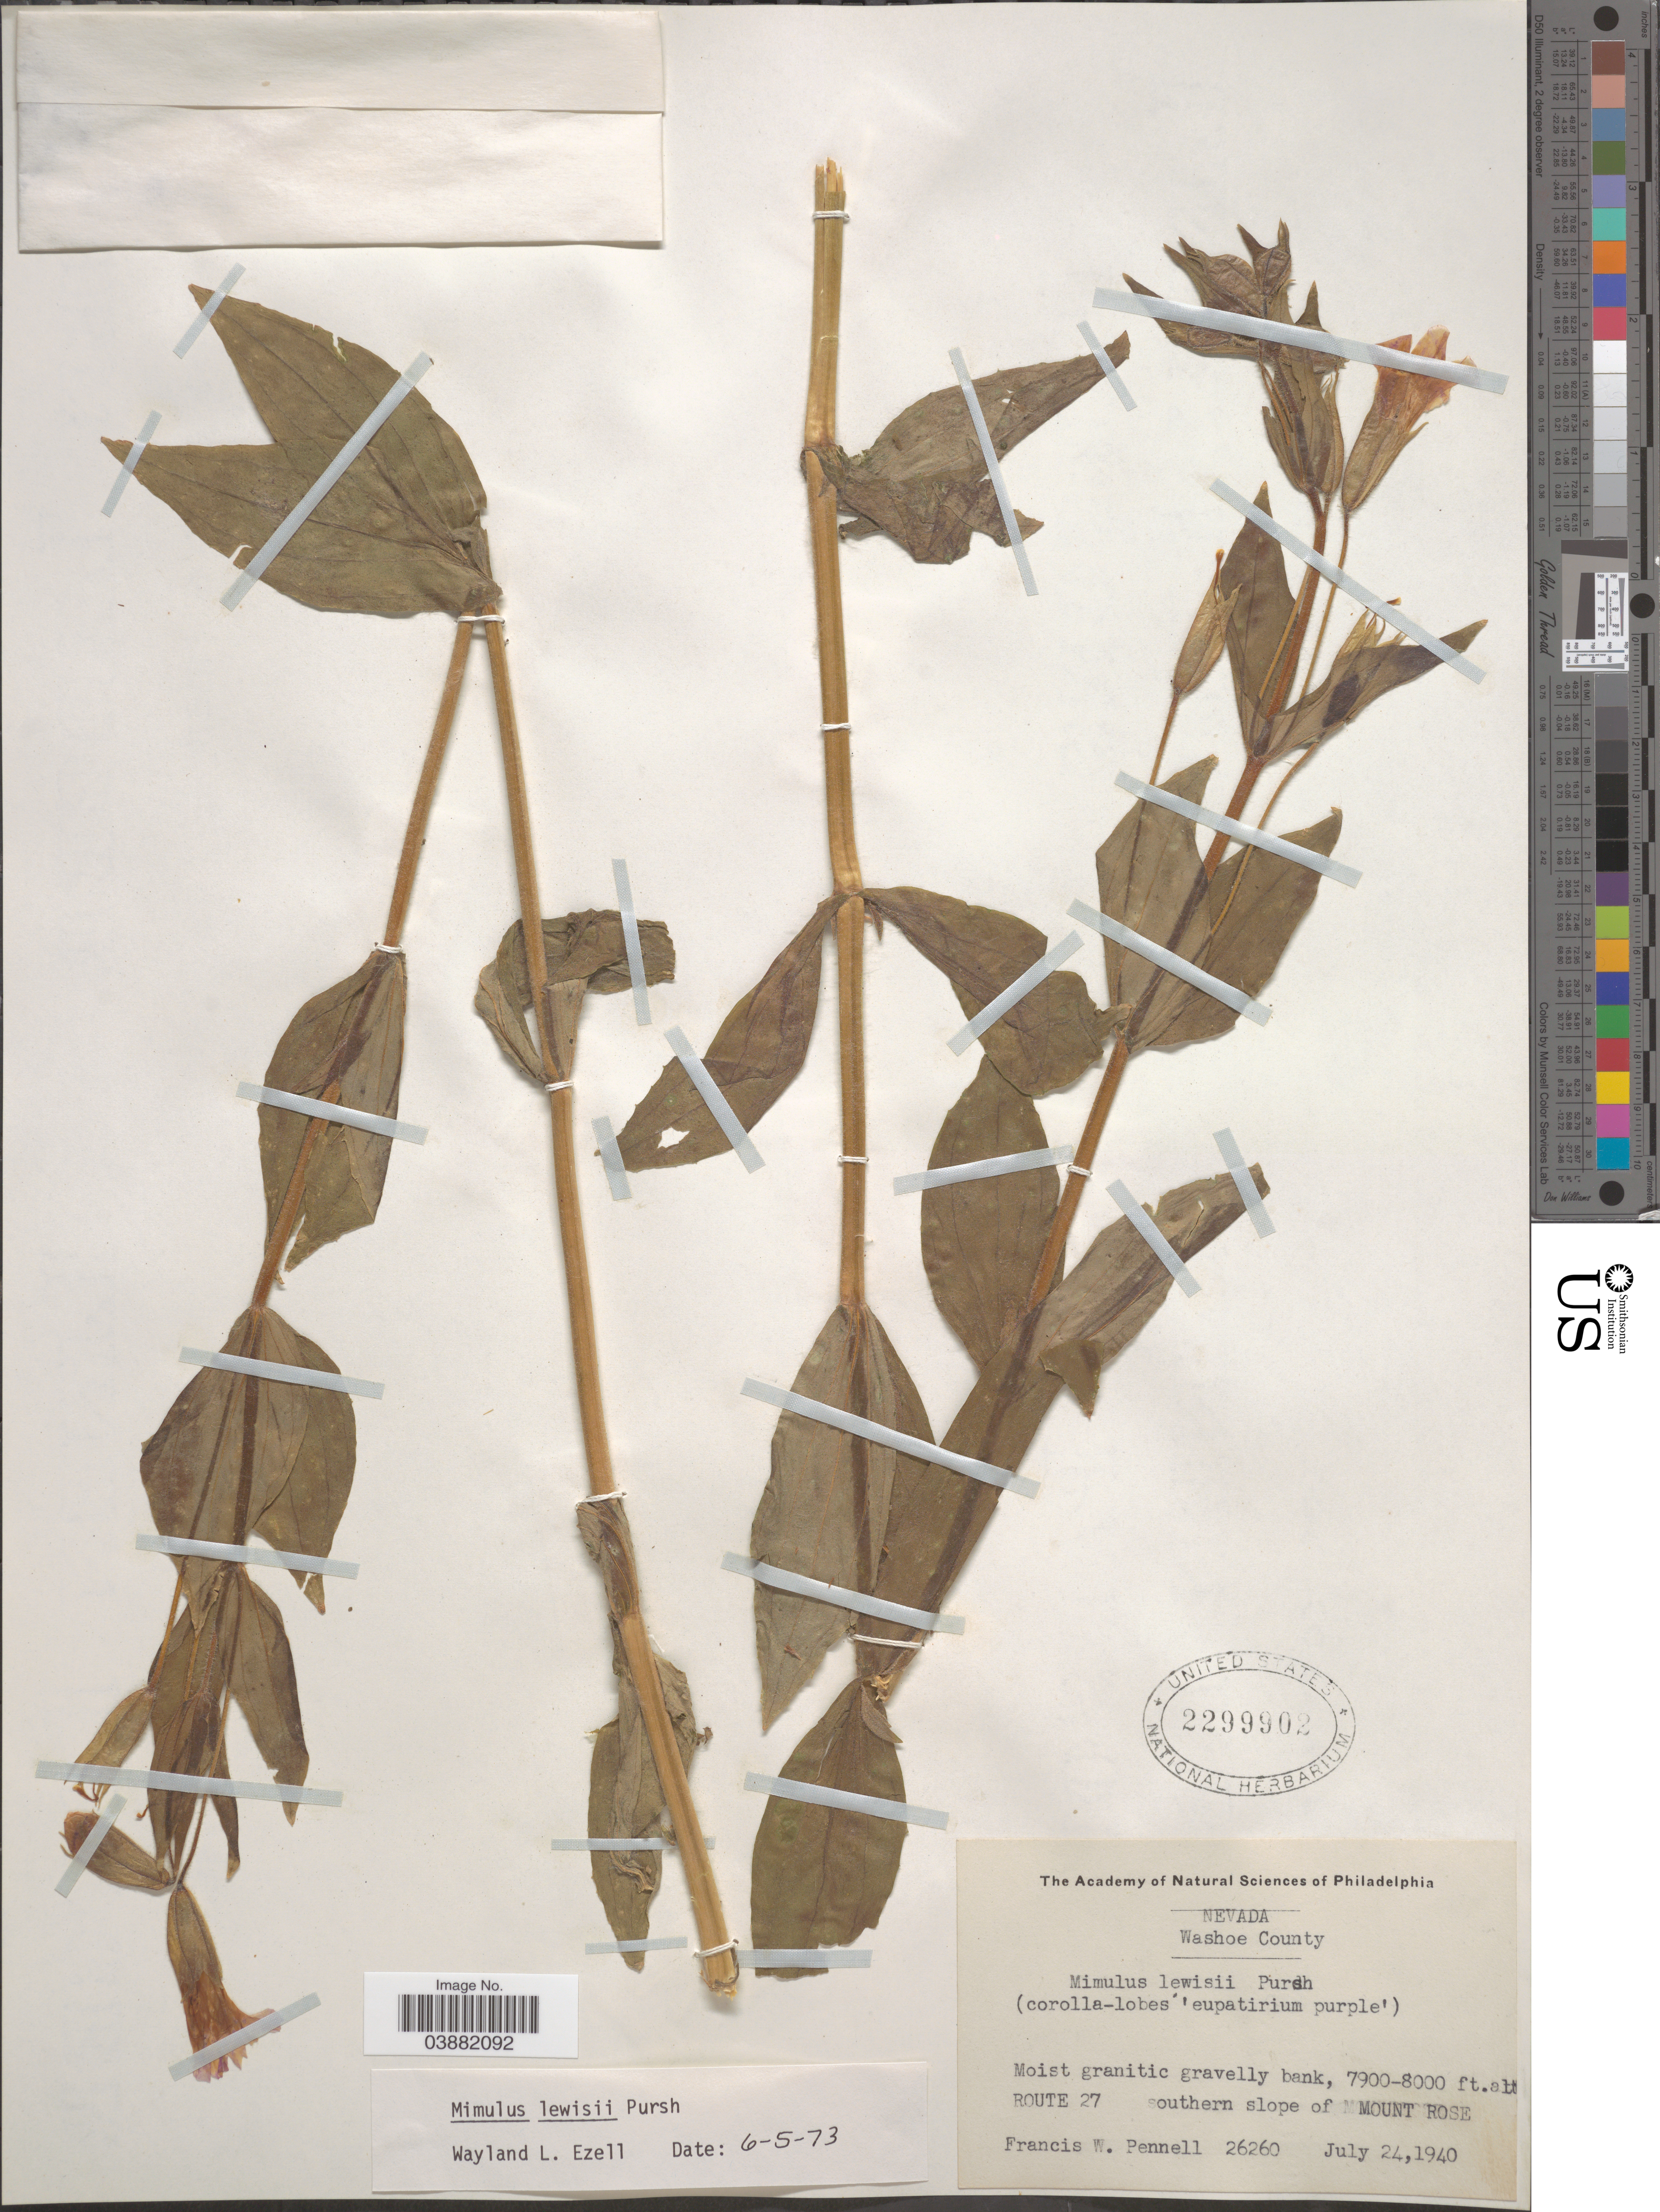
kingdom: Plantae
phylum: Tracheophyta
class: Magnoliopsida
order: Lamiales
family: Phrymaceae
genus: Mimulus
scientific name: Mimulus lewisii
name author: Pursh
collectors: F. W. Pennell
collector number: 26260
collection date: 1940-07-24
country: United States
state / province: Nevada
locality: Washoe County. Route 27 southern slope of Mount Rose.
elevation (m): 2408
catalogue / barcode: US 2299902